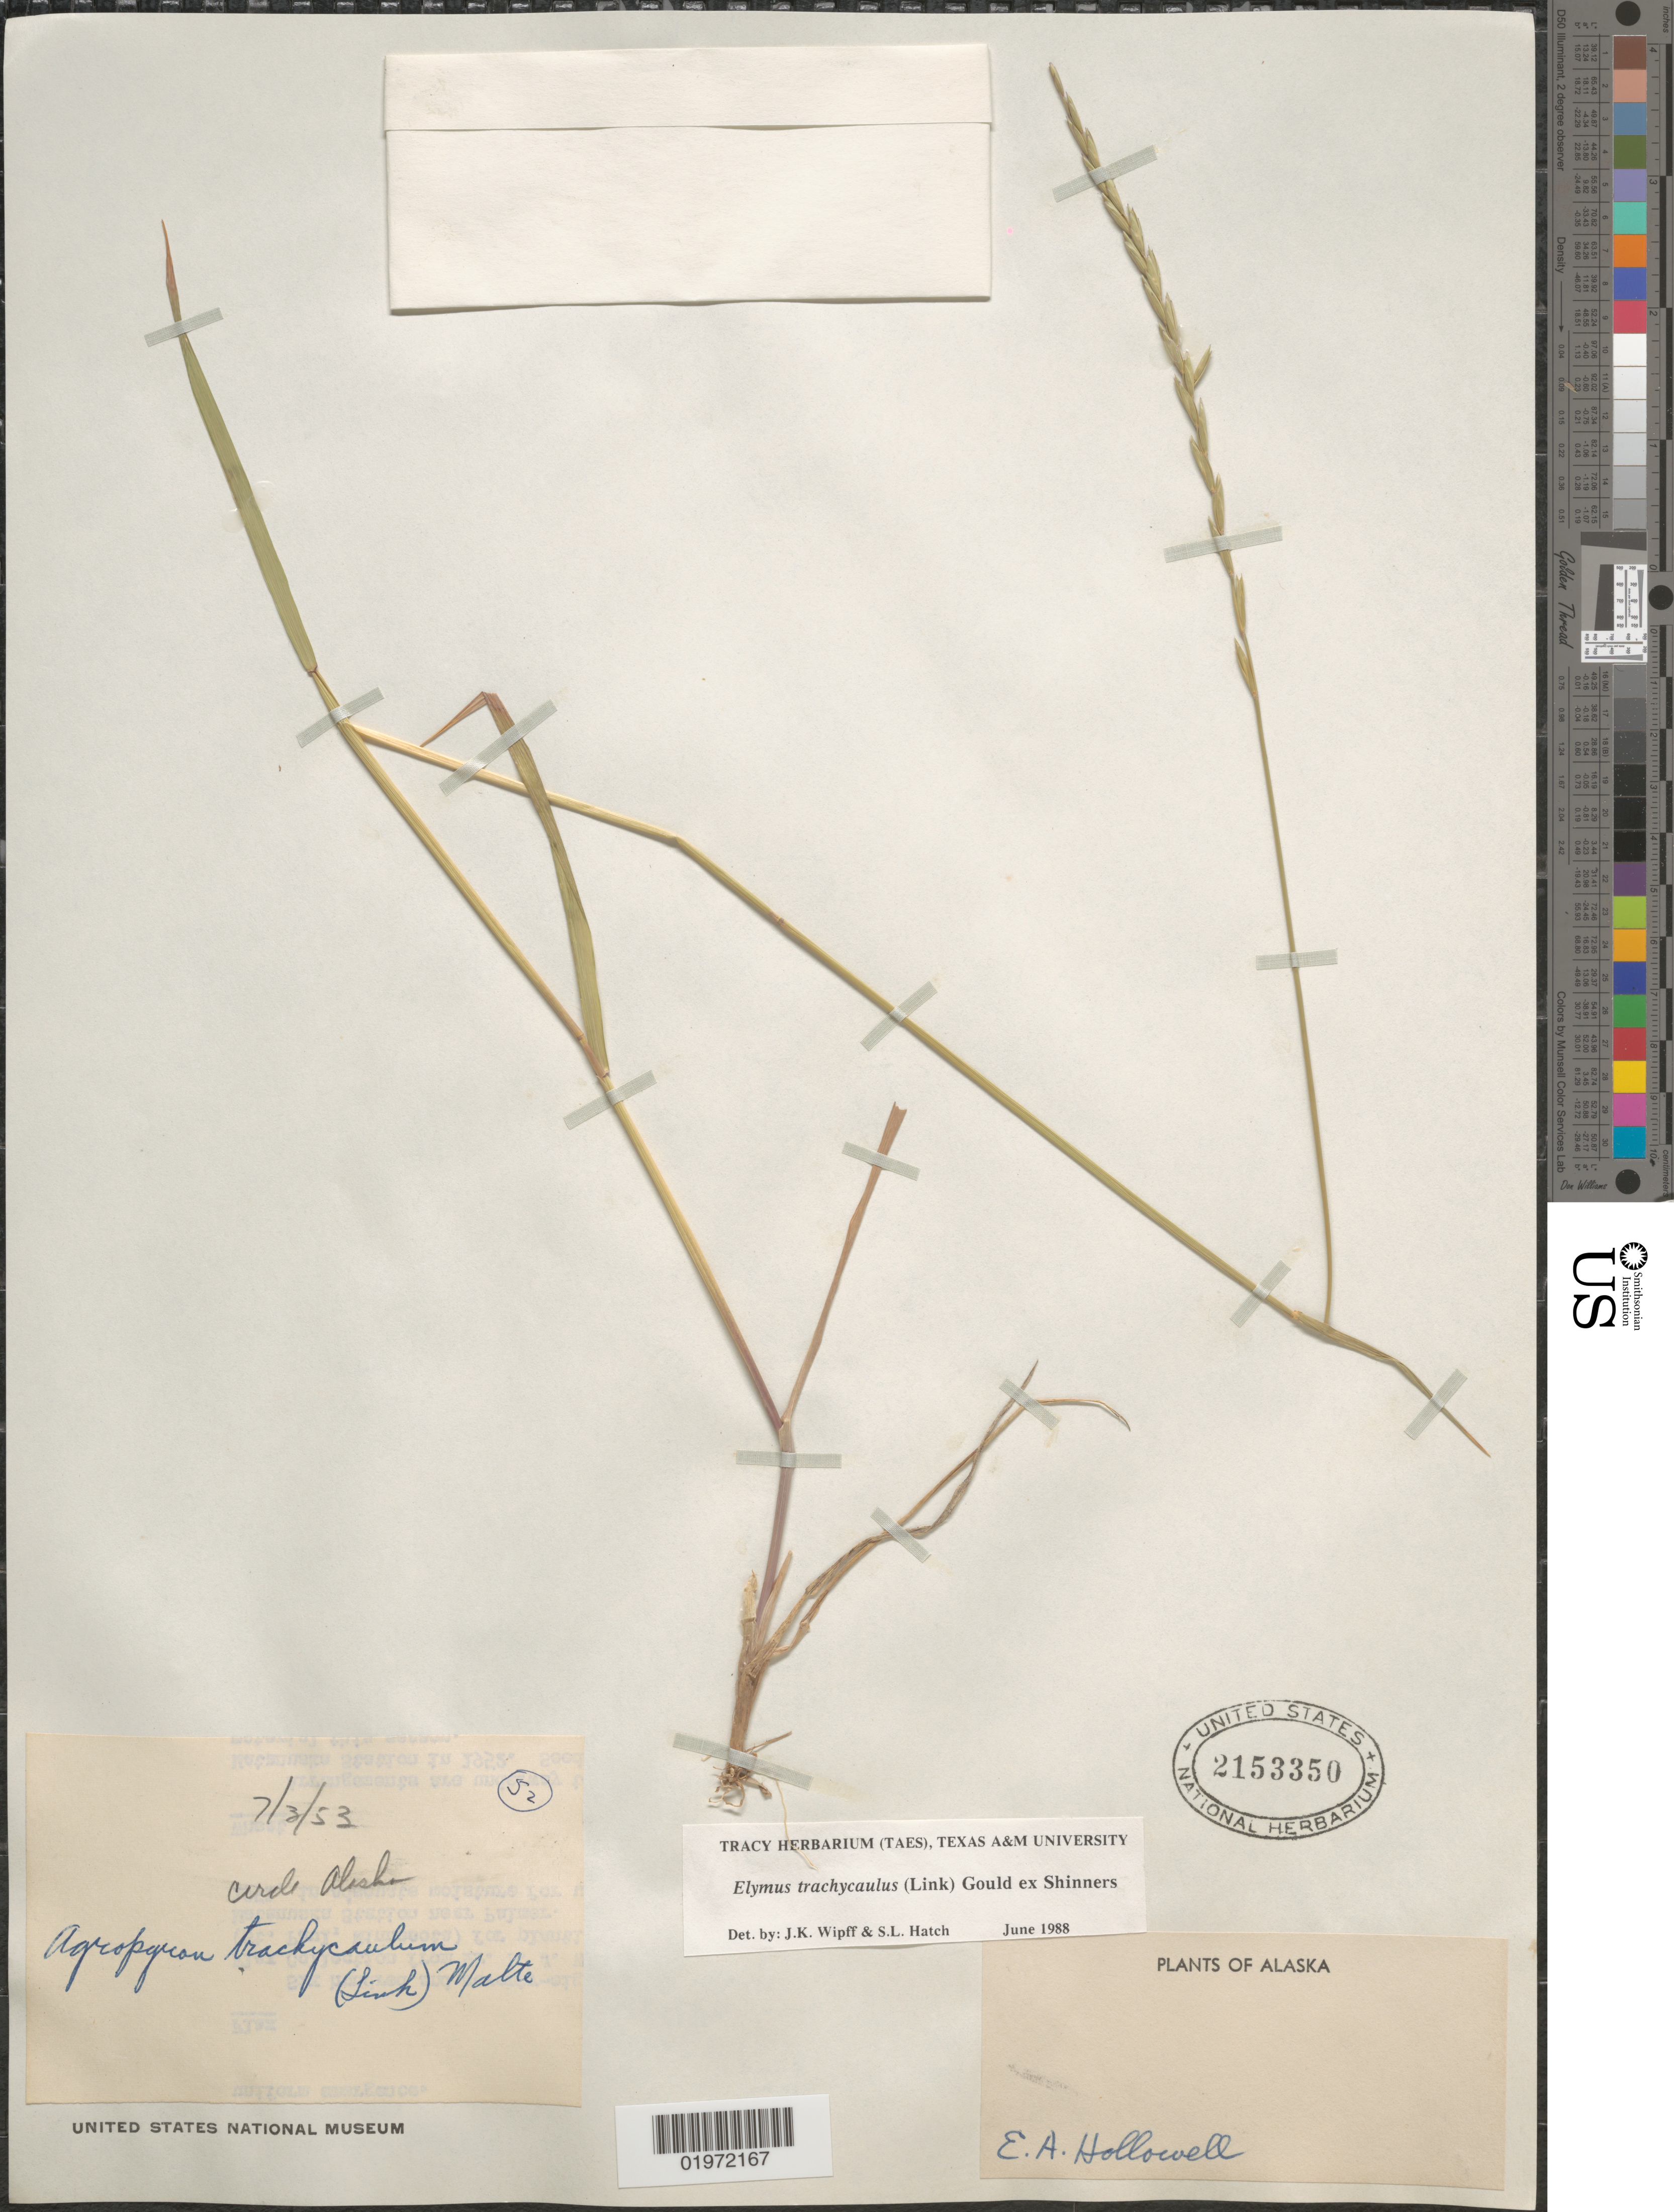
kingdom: Plantae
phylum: Tracheophyta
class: Liliopsida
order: Poales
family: Poaceae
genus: Elymus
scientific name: Elymus trachycaulus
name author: (Link) Gould ex Shinners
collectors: E. Hollowell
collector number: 52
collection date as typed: Transcribed d/m/y: 3/7/53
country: United States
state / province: Alaska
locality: Circle.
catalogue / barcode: US 2153350